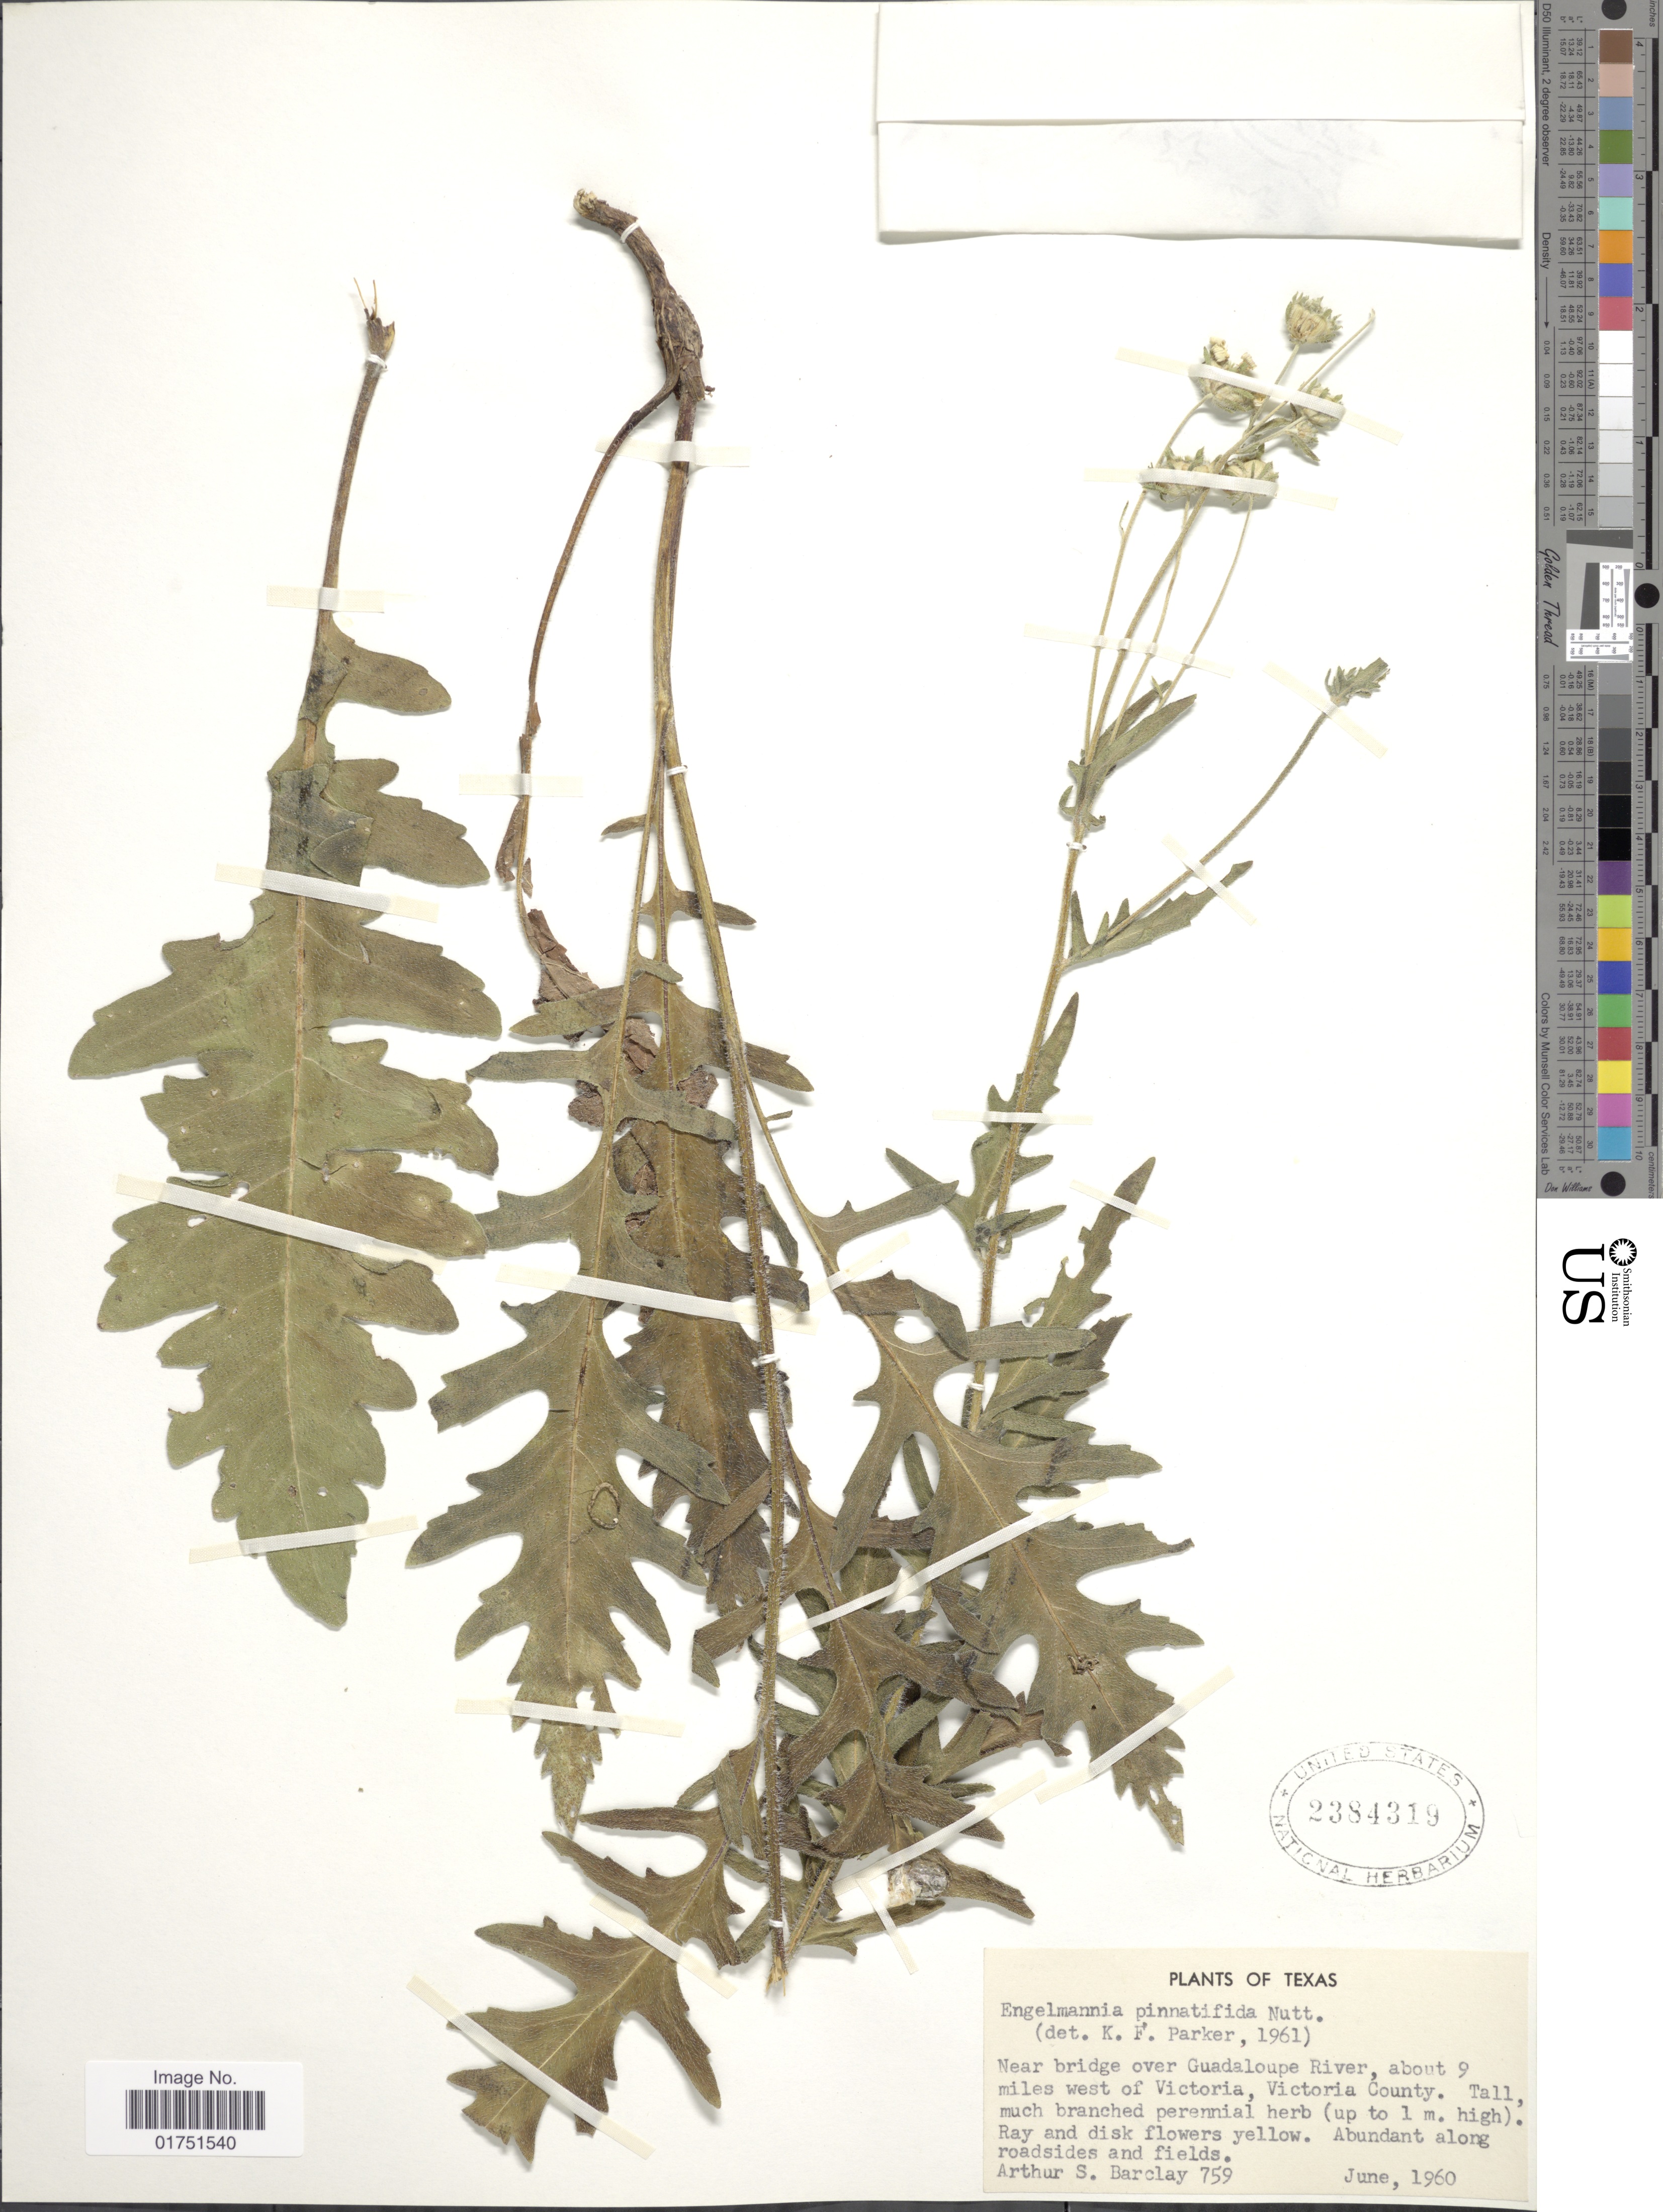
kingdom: Plantae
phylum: Tracheophyta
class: Magnoliopsida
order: Asterales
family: Asteraceae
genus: Engelmannia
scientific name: Engelmannia pinnatifida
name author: Torr. & A. Gray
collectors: A. S. Barclay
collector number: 759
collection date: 1960-06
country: United States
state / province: Texas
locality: Near bridge over Guadaloupe River, about 9 miles west of Victoria, Victoria County.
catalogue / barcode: US 2384319